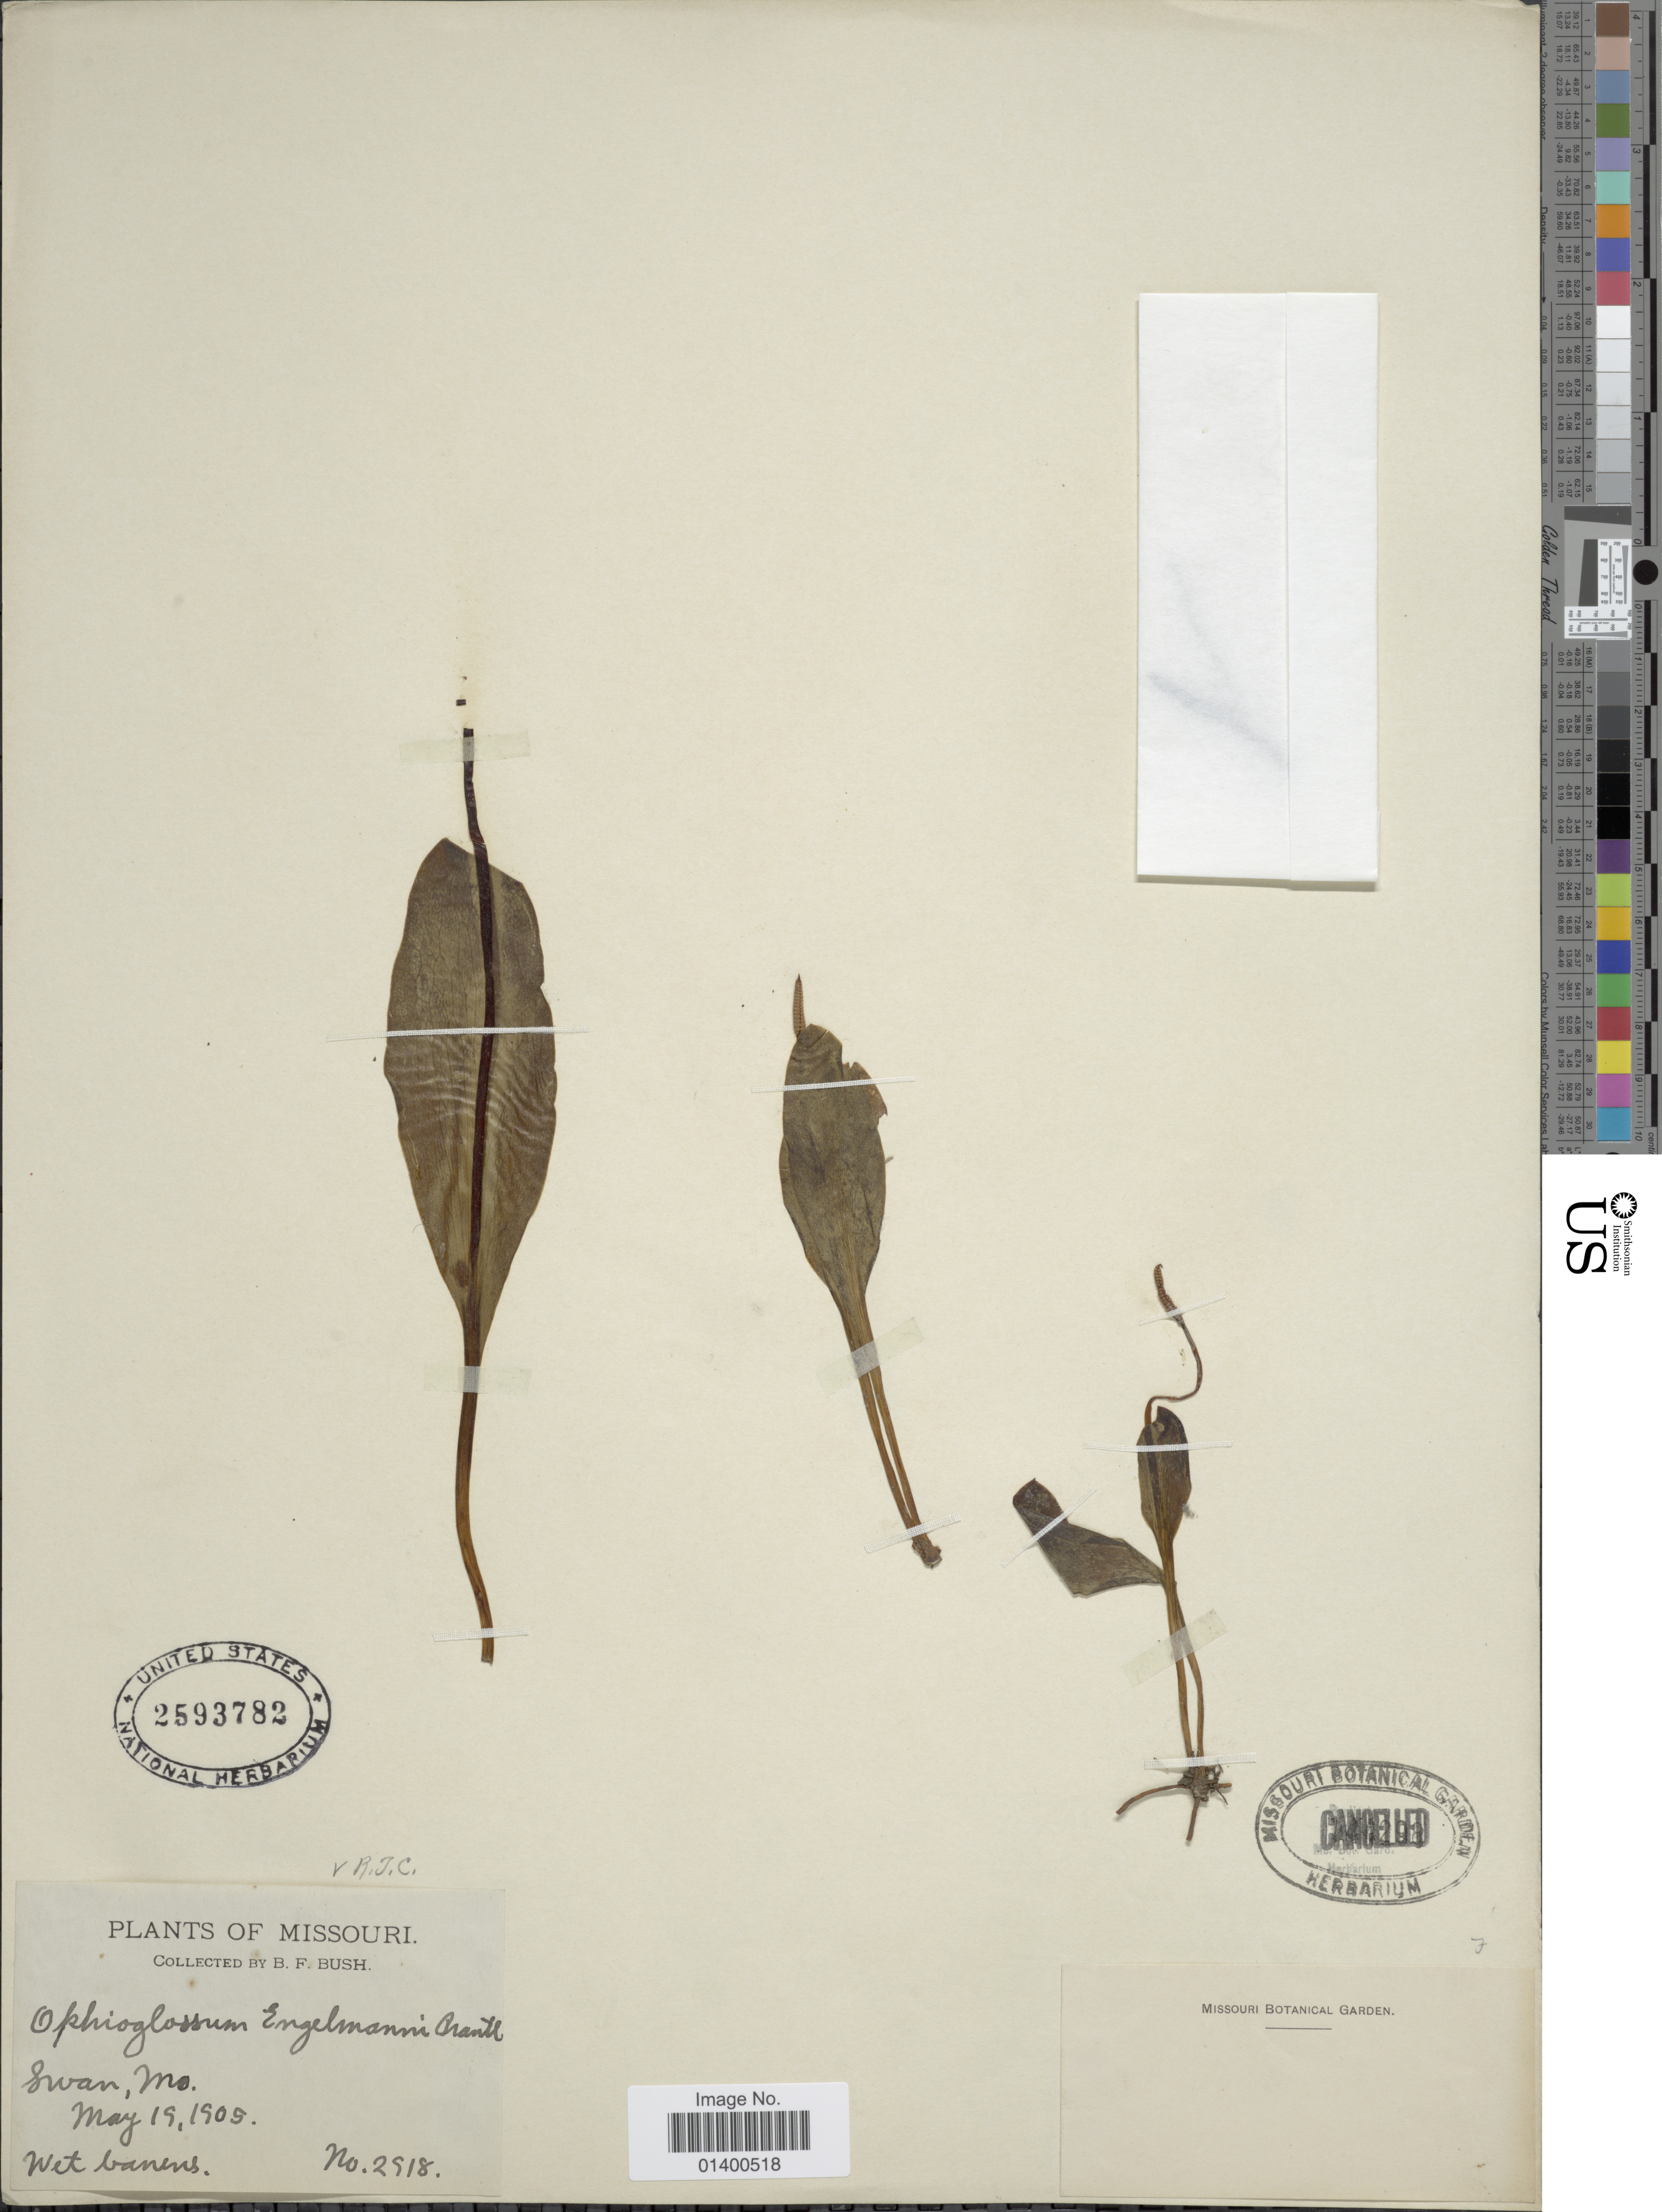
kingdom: Plantae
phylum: Tracheophyta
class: Polypodiopsida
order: Ophioglossales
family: Ophioglossaceae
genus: Ophioglossum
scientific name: Ophioglossum engelmannii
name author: Prantl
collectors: B. F. Bush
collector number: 2918*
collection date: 1905-05-19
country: United States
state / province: Missouri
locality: Swan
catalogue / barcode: US 2593782